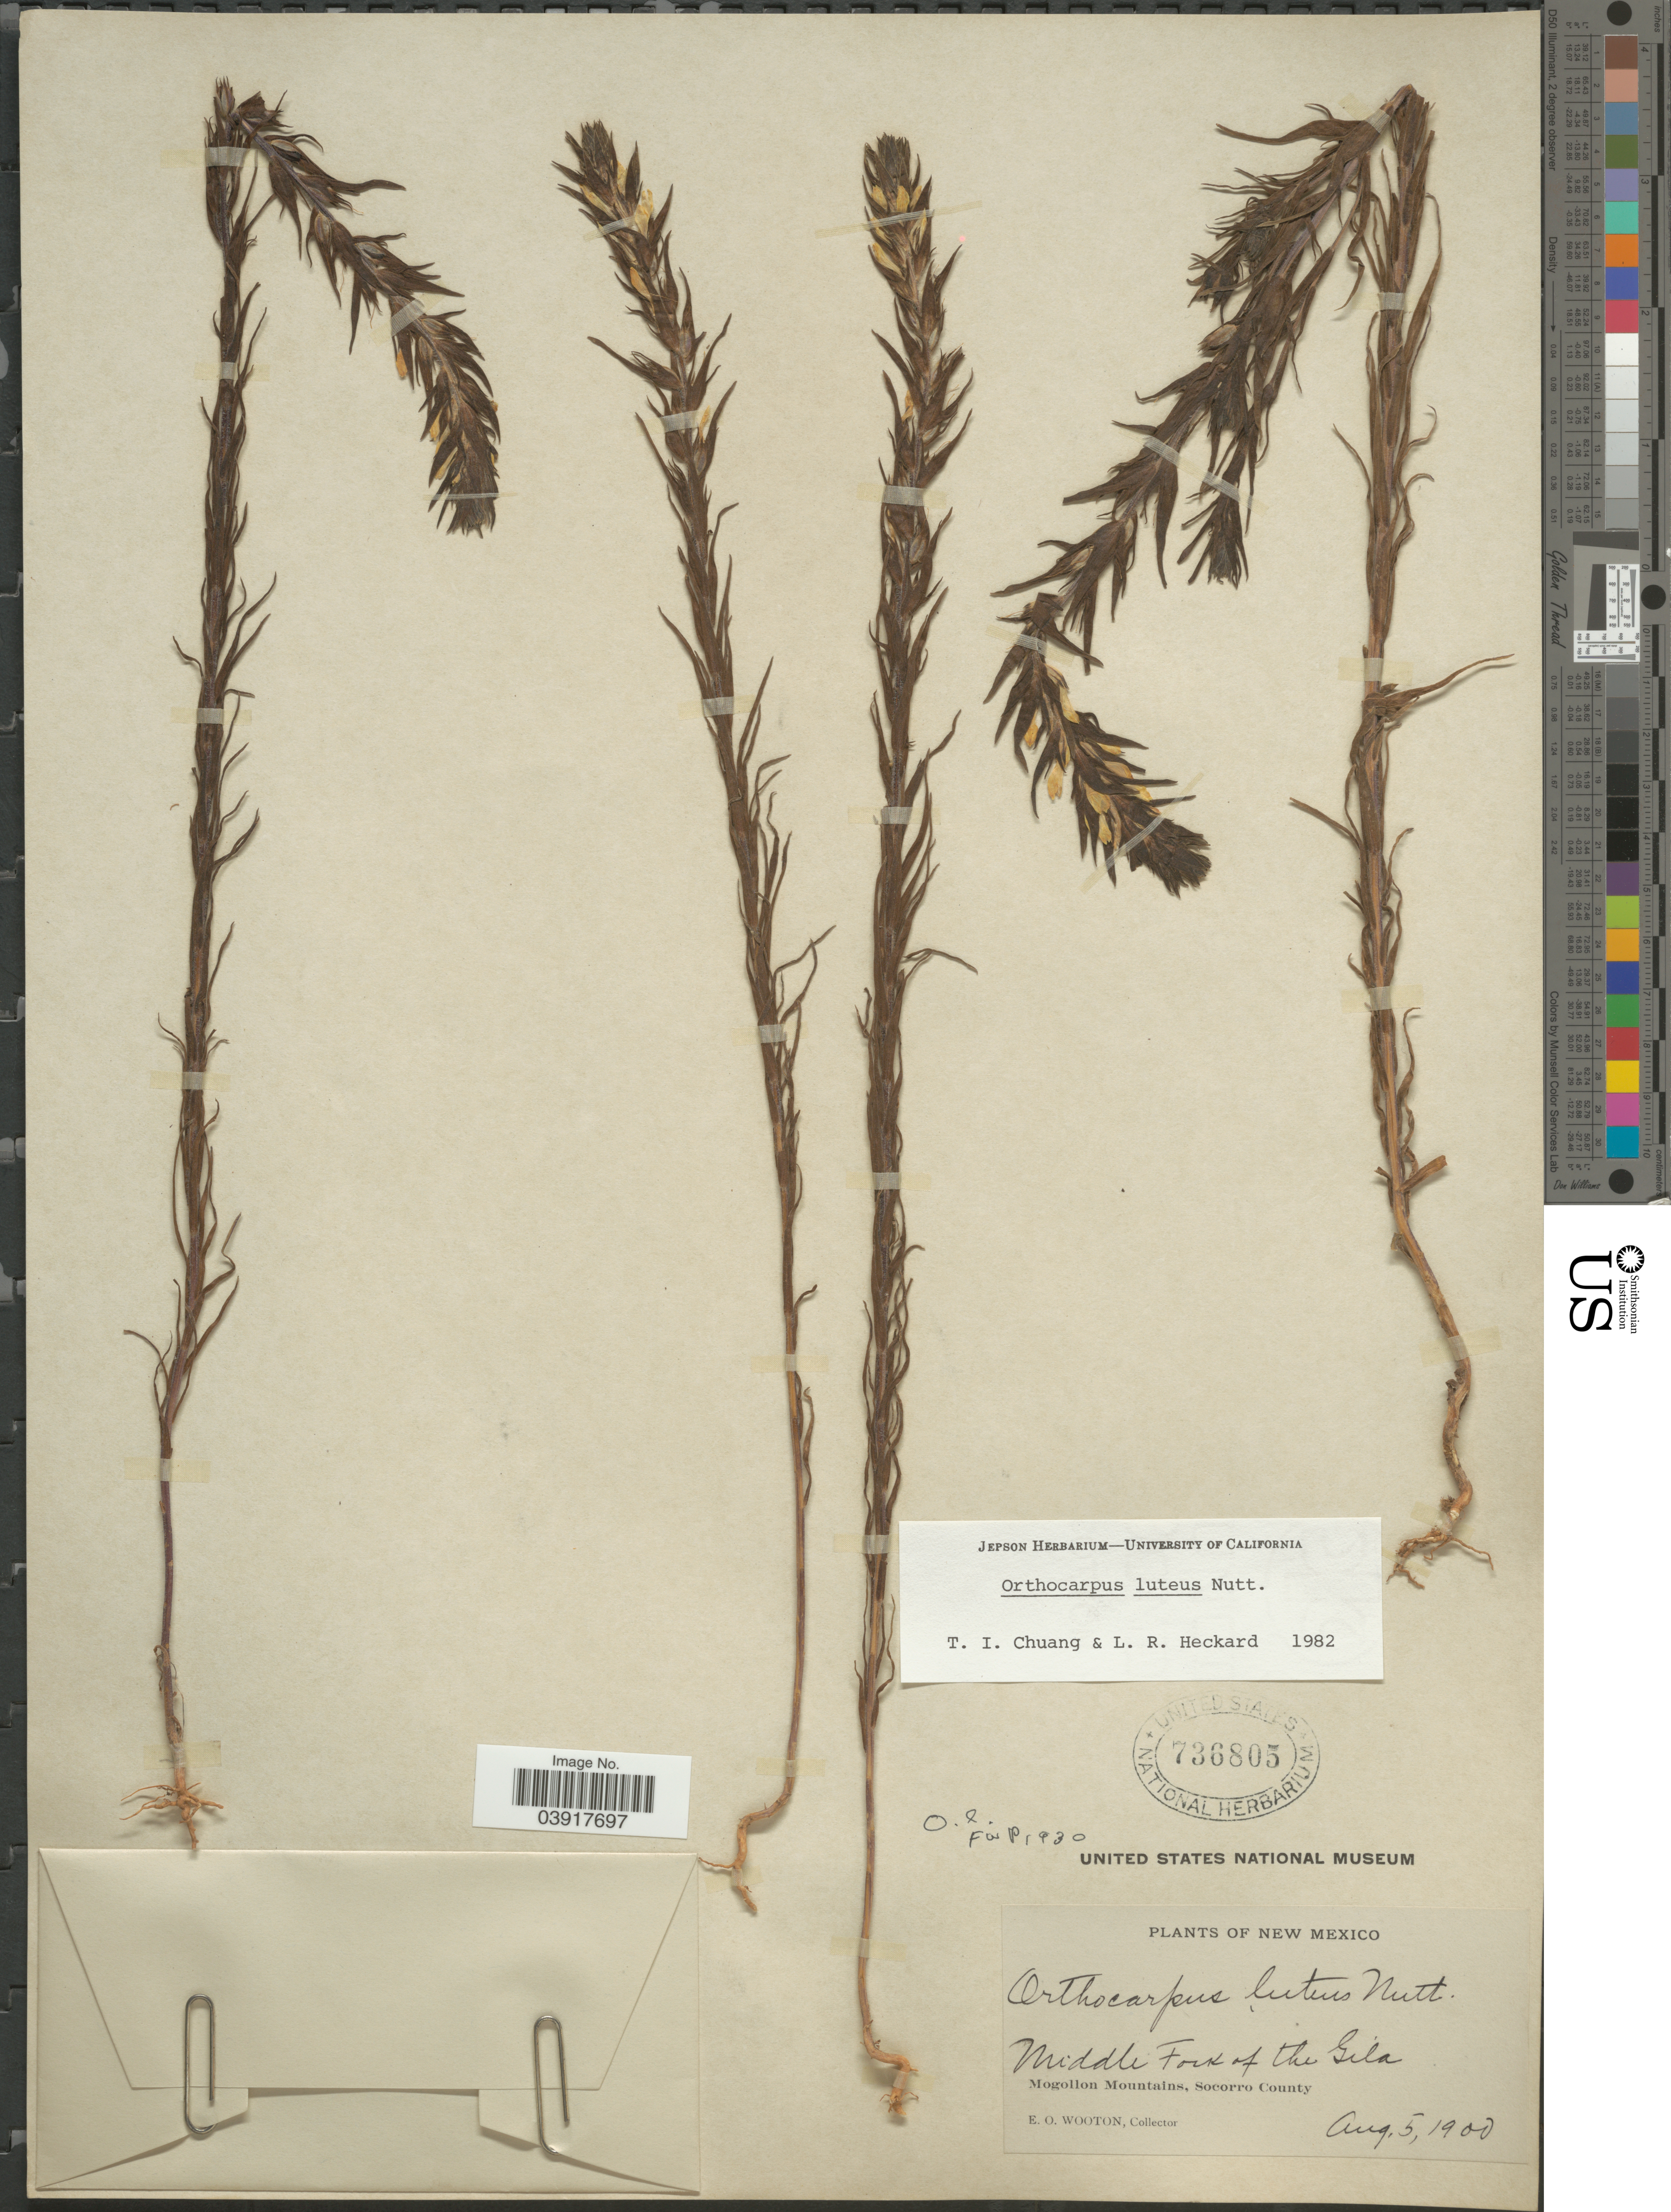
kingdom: Plantae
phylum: Tracheophyta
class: Magnoliopsida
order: Lamiales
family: Orobanchaceae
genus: Orthocarpus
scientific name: Orthocarpus luteus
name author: Nutt.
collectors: E. O. Wooton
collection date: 1900-08-05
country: United States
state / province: New Mexico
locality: Middle Fork of the Gila. Mogollon Mountains, Socorro County.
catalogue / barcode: US 736805